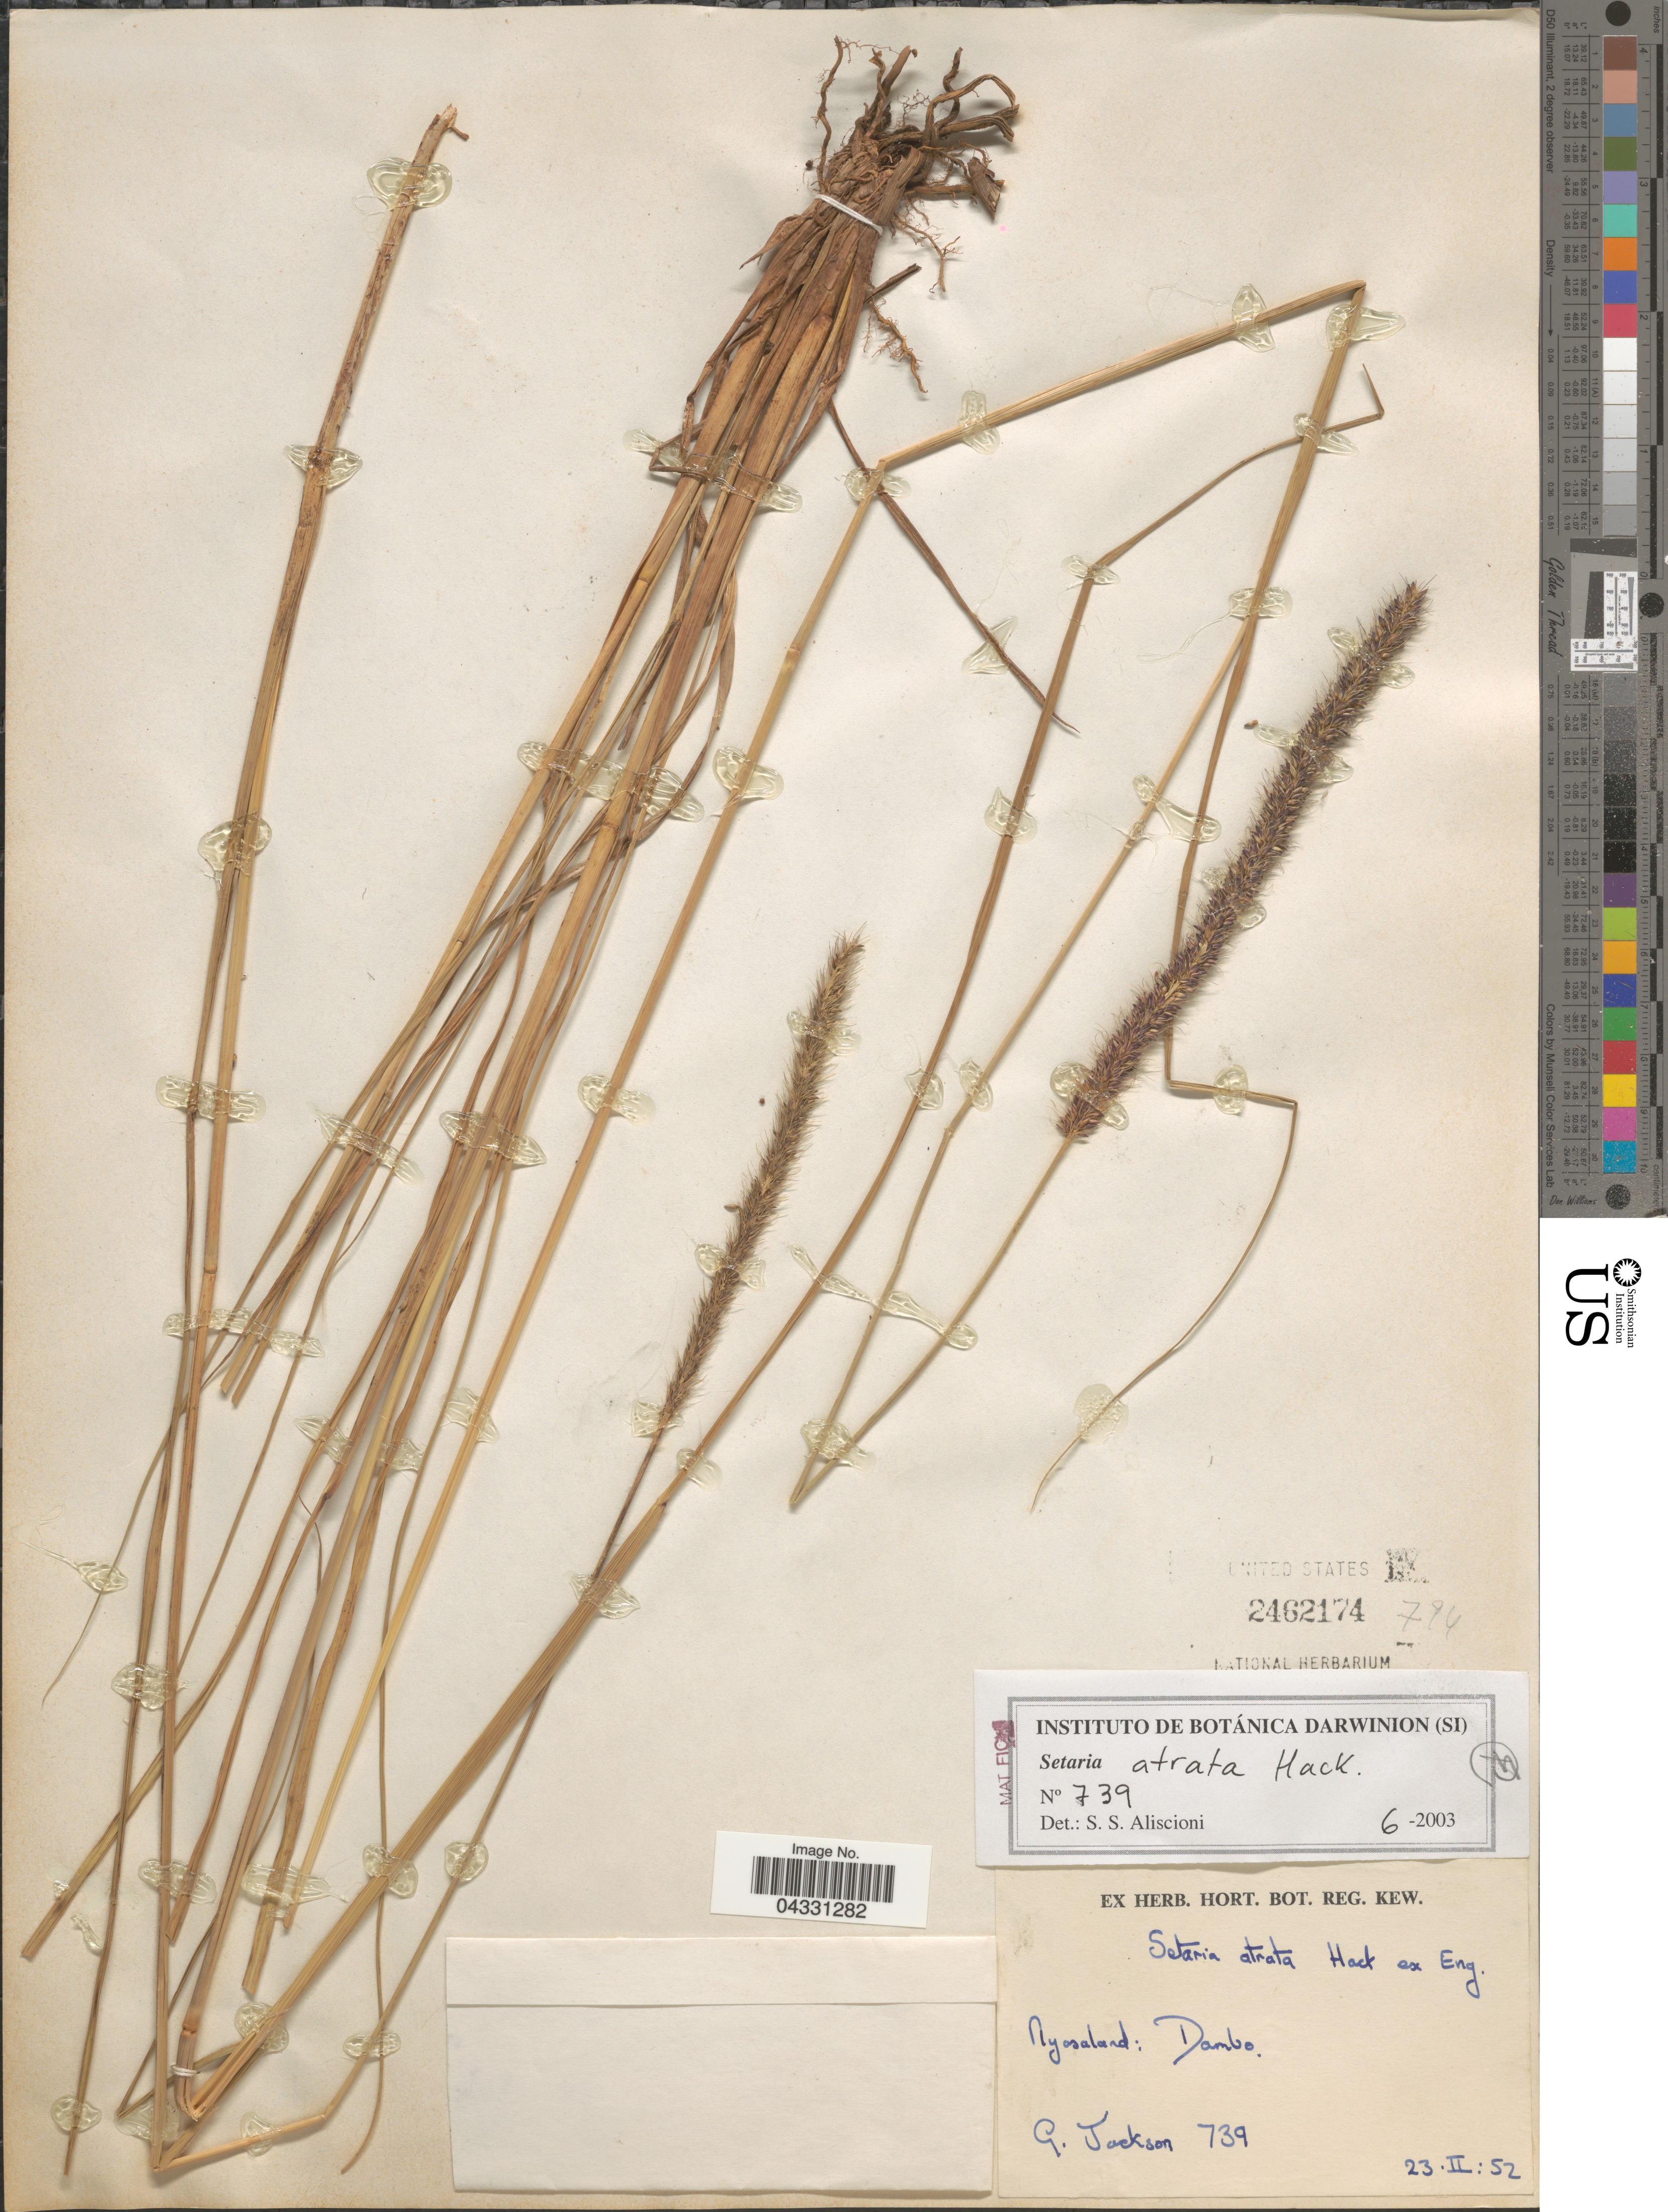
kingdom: Plantae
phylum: Tracheophyta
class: Liliopsida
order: Poales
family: Poaceae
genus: Setaria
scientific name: Setaria atrata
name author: Hack. ex Engl.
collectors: G. Jackson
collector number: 739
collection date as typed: Transcribed d/m/y: 23/2/52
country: Malawi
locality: Nyasaland: Dambo.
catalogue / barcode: US 2462174